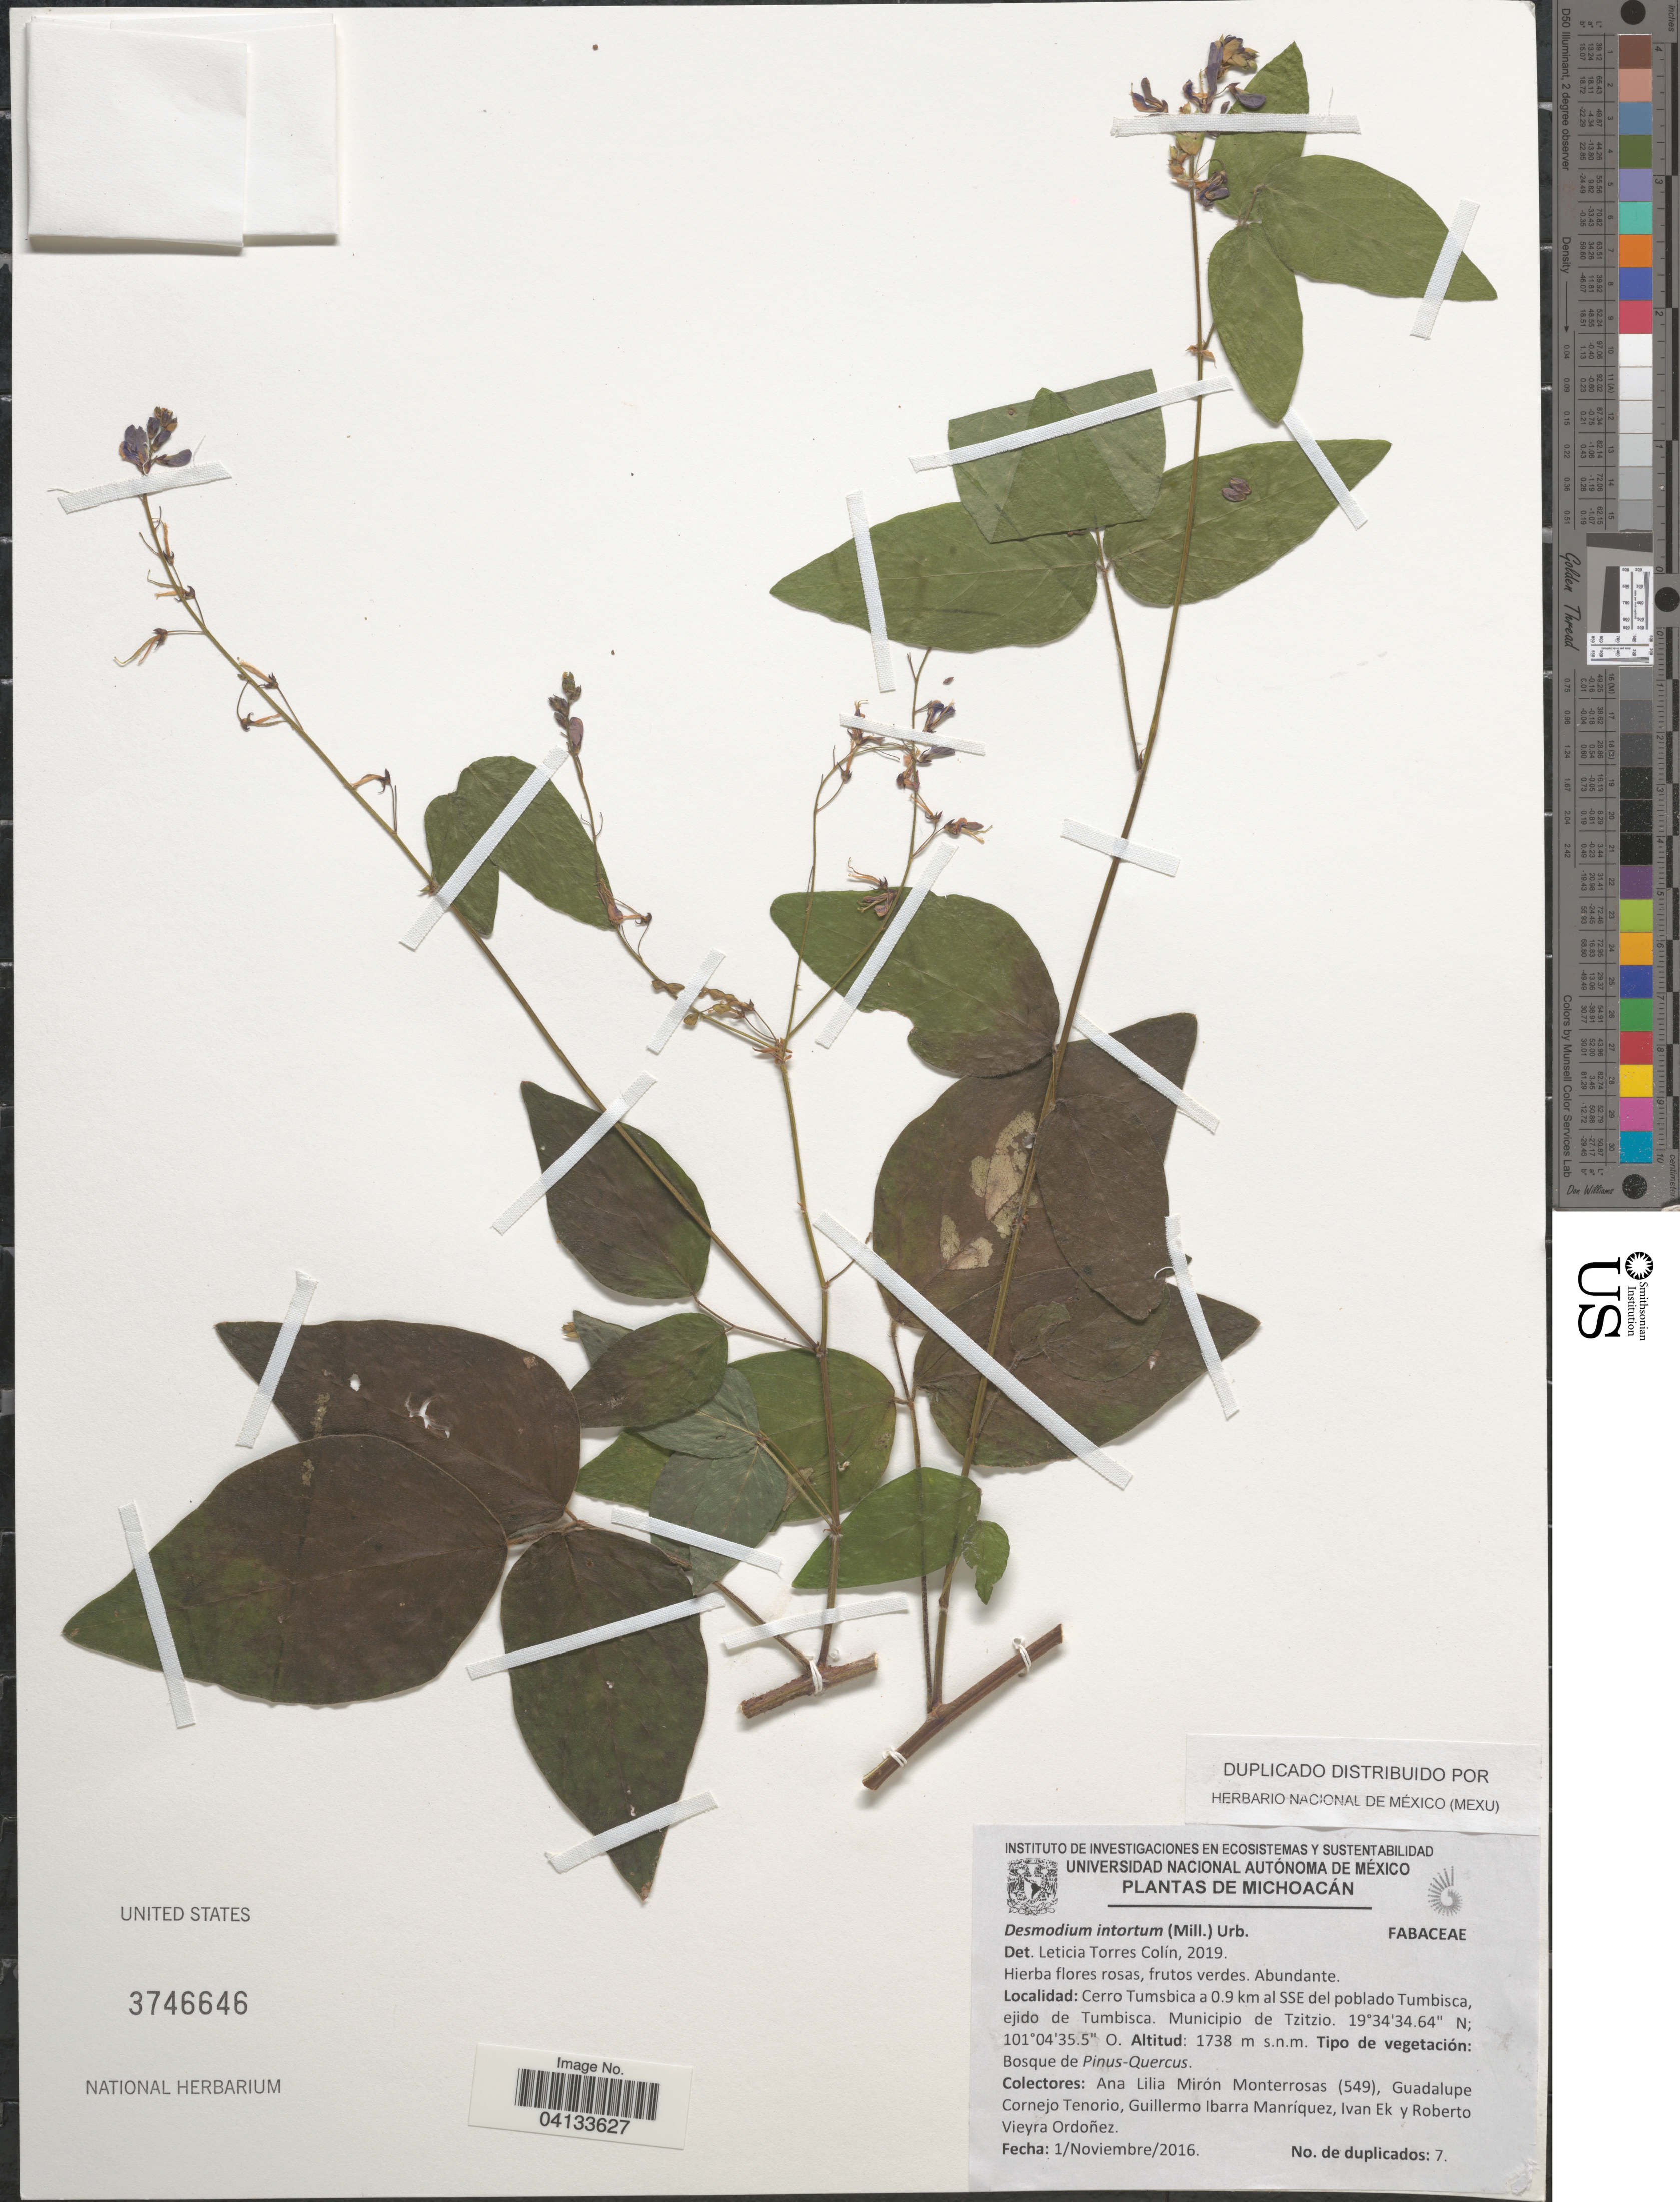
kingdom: Plantae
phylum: Tracheophyta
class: Magnoliopsida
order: Fabales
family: Fabaceae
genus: Desmodium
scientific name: Desmodium intortum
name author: (Mill.) Urb.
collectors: A. Monterrosa, G. Cornejo Tenorio, G. Ibarra-Manríquez, I. Ordóñez & R. Ordoñez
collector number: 549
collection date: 2016-11-01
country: Mexico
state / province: Michoacán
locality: Cerro Tumsbica a 0.9 km al SSE del poblado Tumbisca, ejido de Tumbisca. Municipio de Tzitzio.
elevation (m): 1738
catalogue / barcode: US 3746646